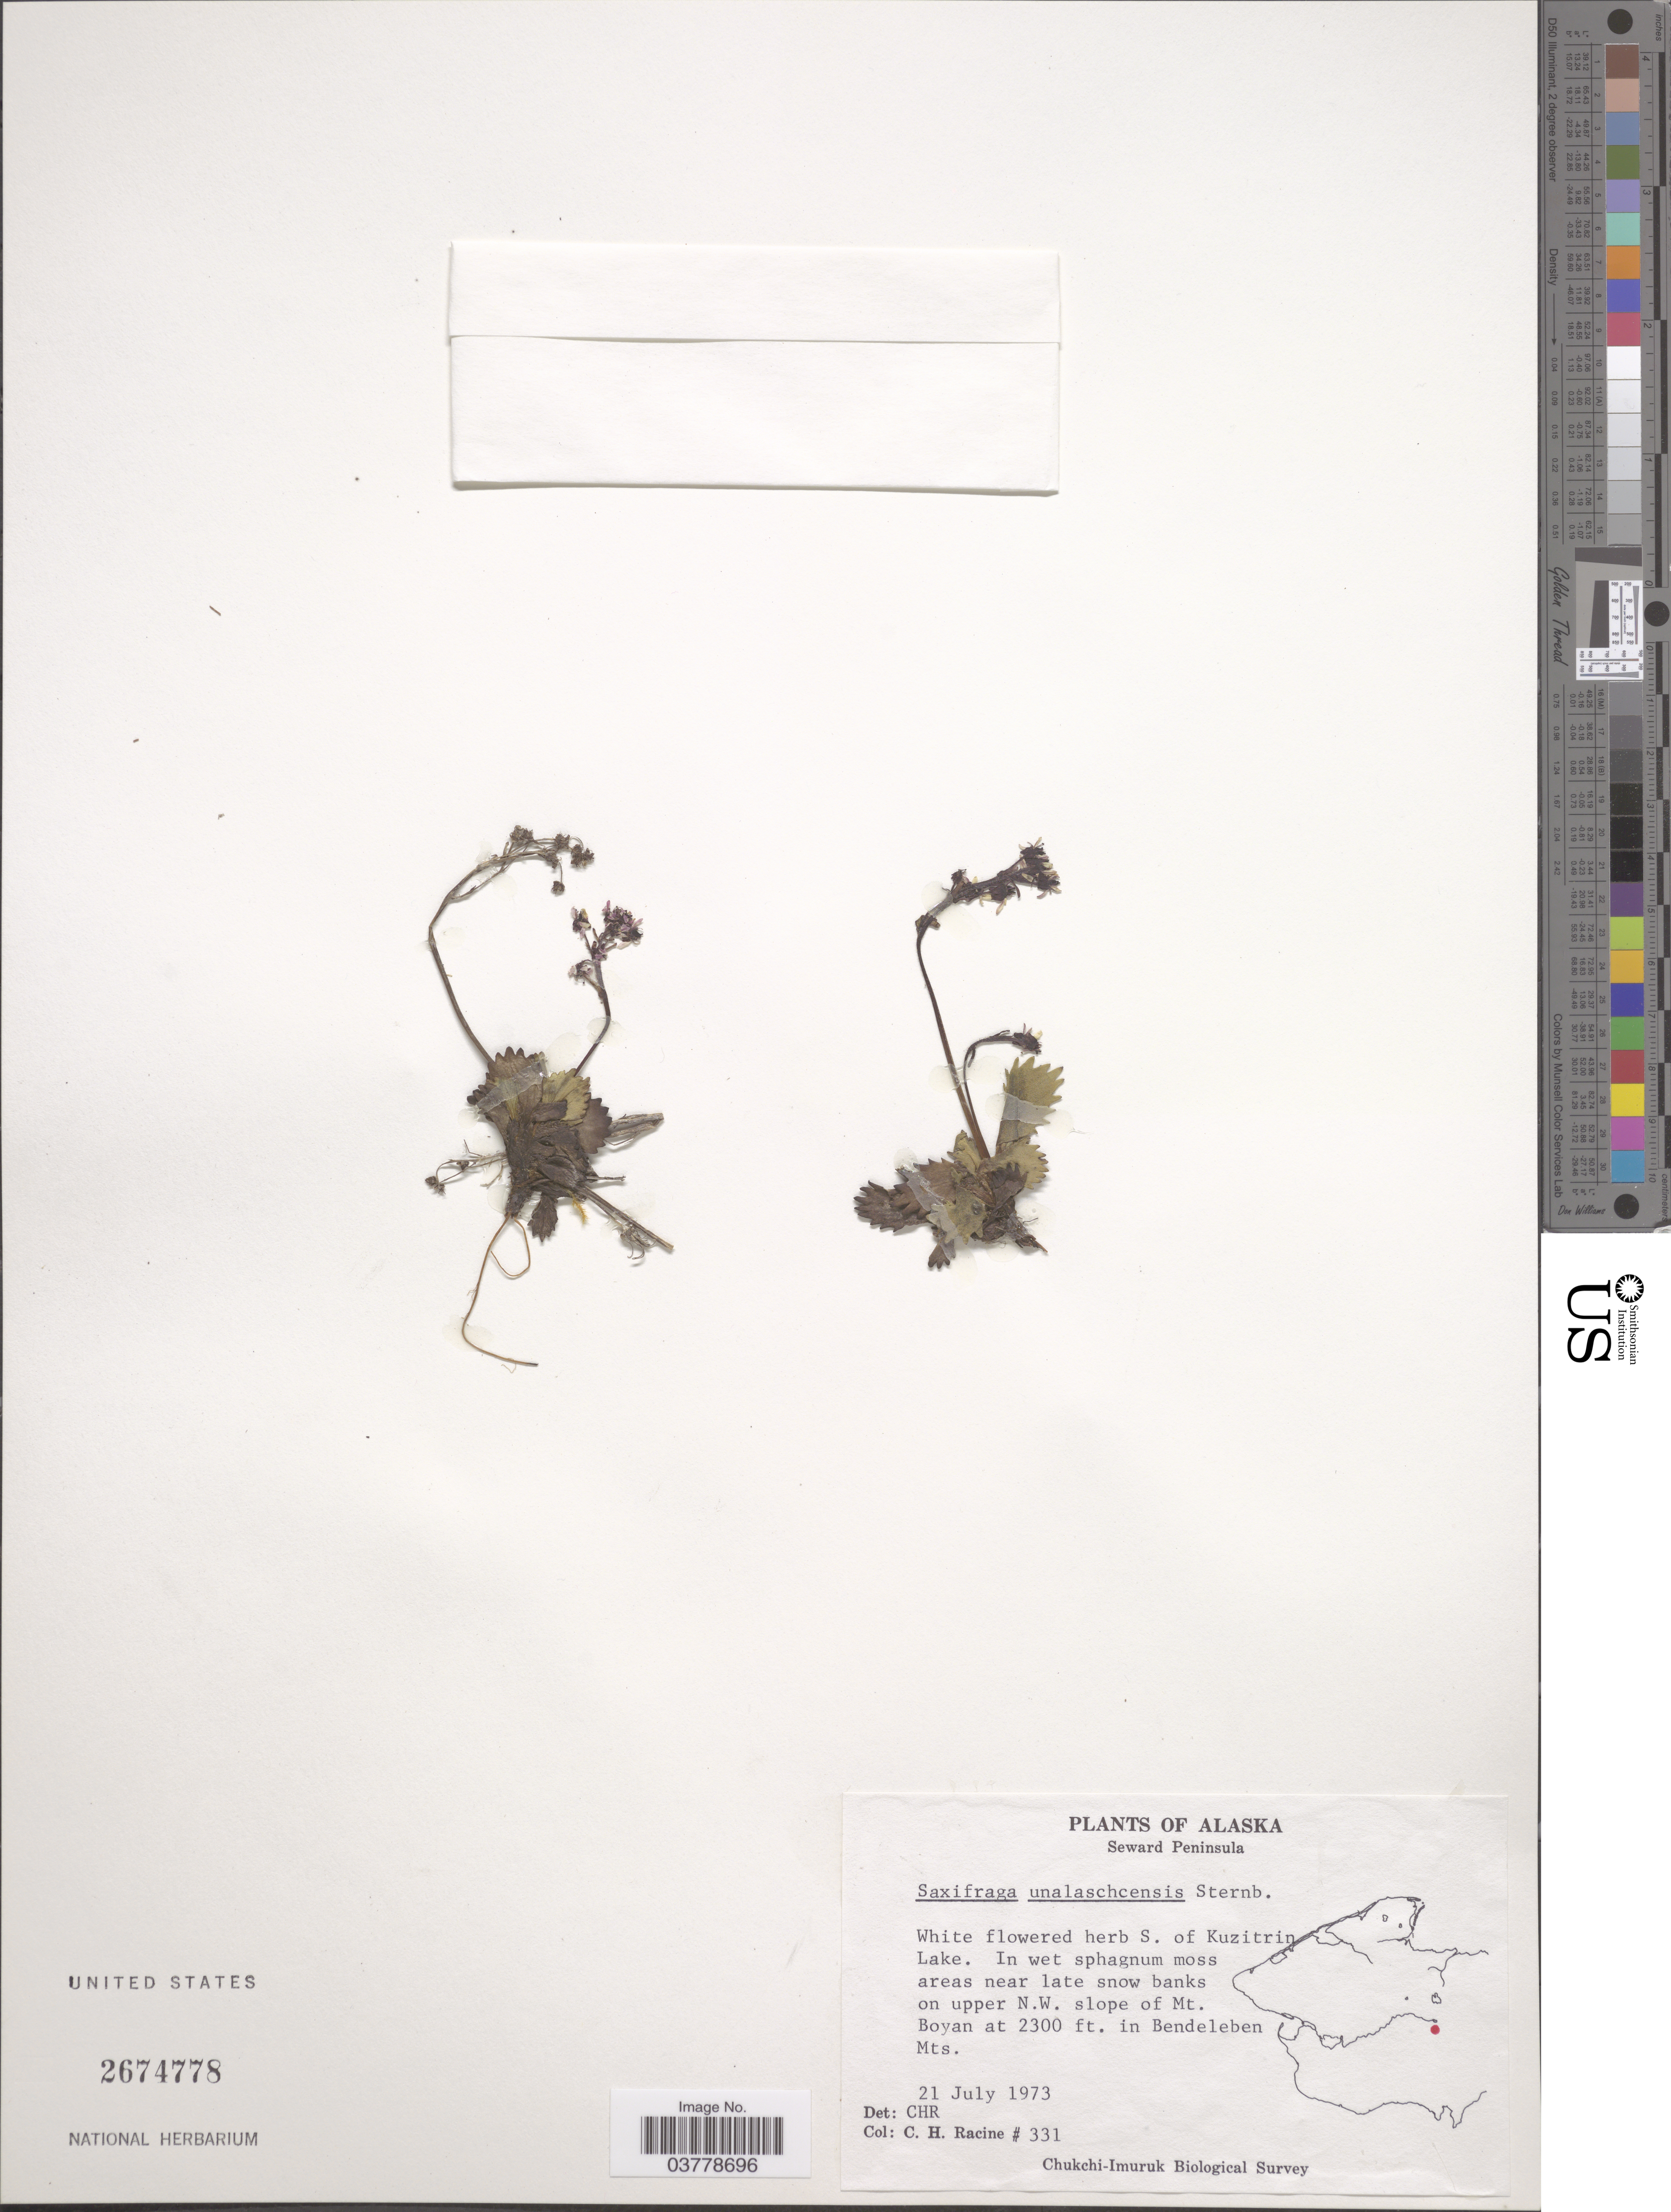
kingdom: Plantae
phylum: Tracheophyta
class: Magnoliopsida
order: Saxifragales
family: Saxifragaceae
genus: Micranthes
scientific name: Micranthes calycina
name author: (Sternb.) Gornall & H. Ohba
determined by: Brouillet, Luc, (MT), Universite de Montreal (CANADA)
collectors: C. Racine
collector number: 331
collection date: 1973-07-21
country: United States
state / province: Alaska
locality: Seward Peninsula. S. of Kuzitrin Lake. Areas near late snow banks on upper N. W. slope of Mt. Boyan in Bendeleben Mts.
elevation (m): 701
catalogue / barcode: US 2674778